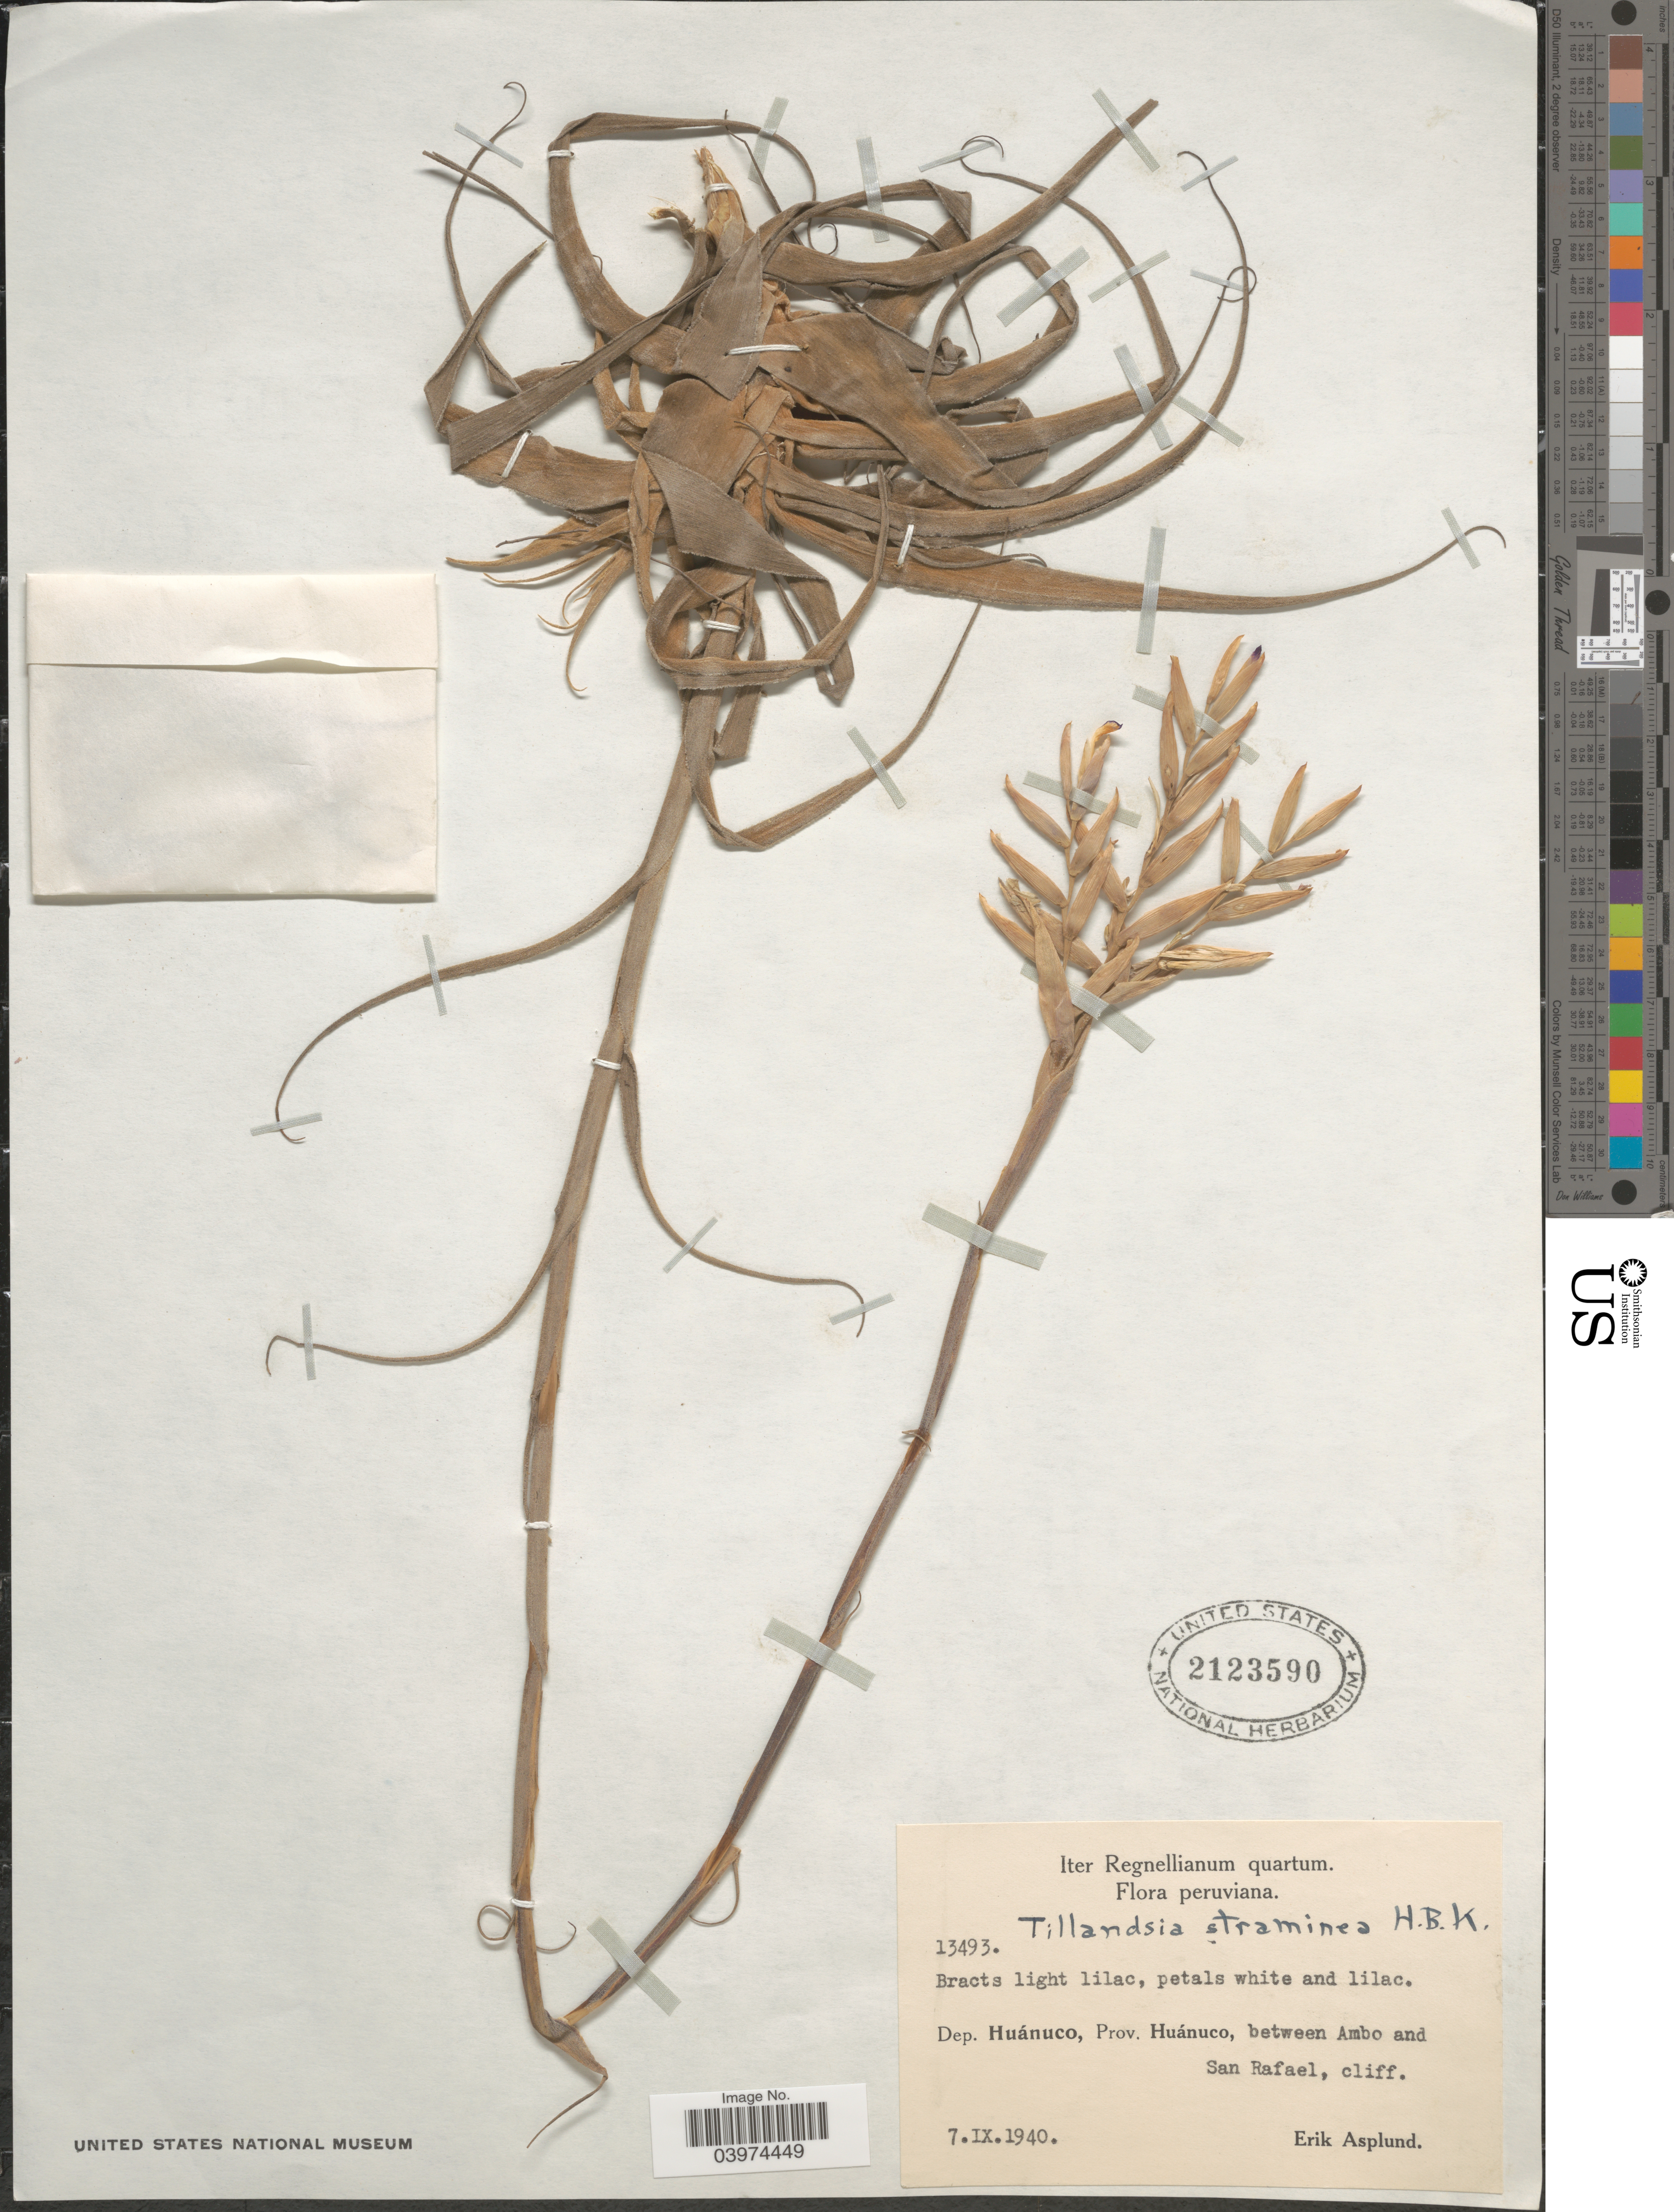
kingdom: Plantae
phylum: Tracheophyta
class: Liliopsida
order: Poales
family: Bromeliaceae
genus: Tillandsia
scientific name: Tillandsia straminea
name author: Kunth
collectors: E. Asplund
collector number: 13493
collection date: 1940-09-07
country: Peru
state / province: Huánuco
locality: Iter Regnellianum quartum. Peuviana. Dep. Huánuco, Prov. Huánuco, between Ambo and San Rafael.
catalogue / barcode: US 2123590